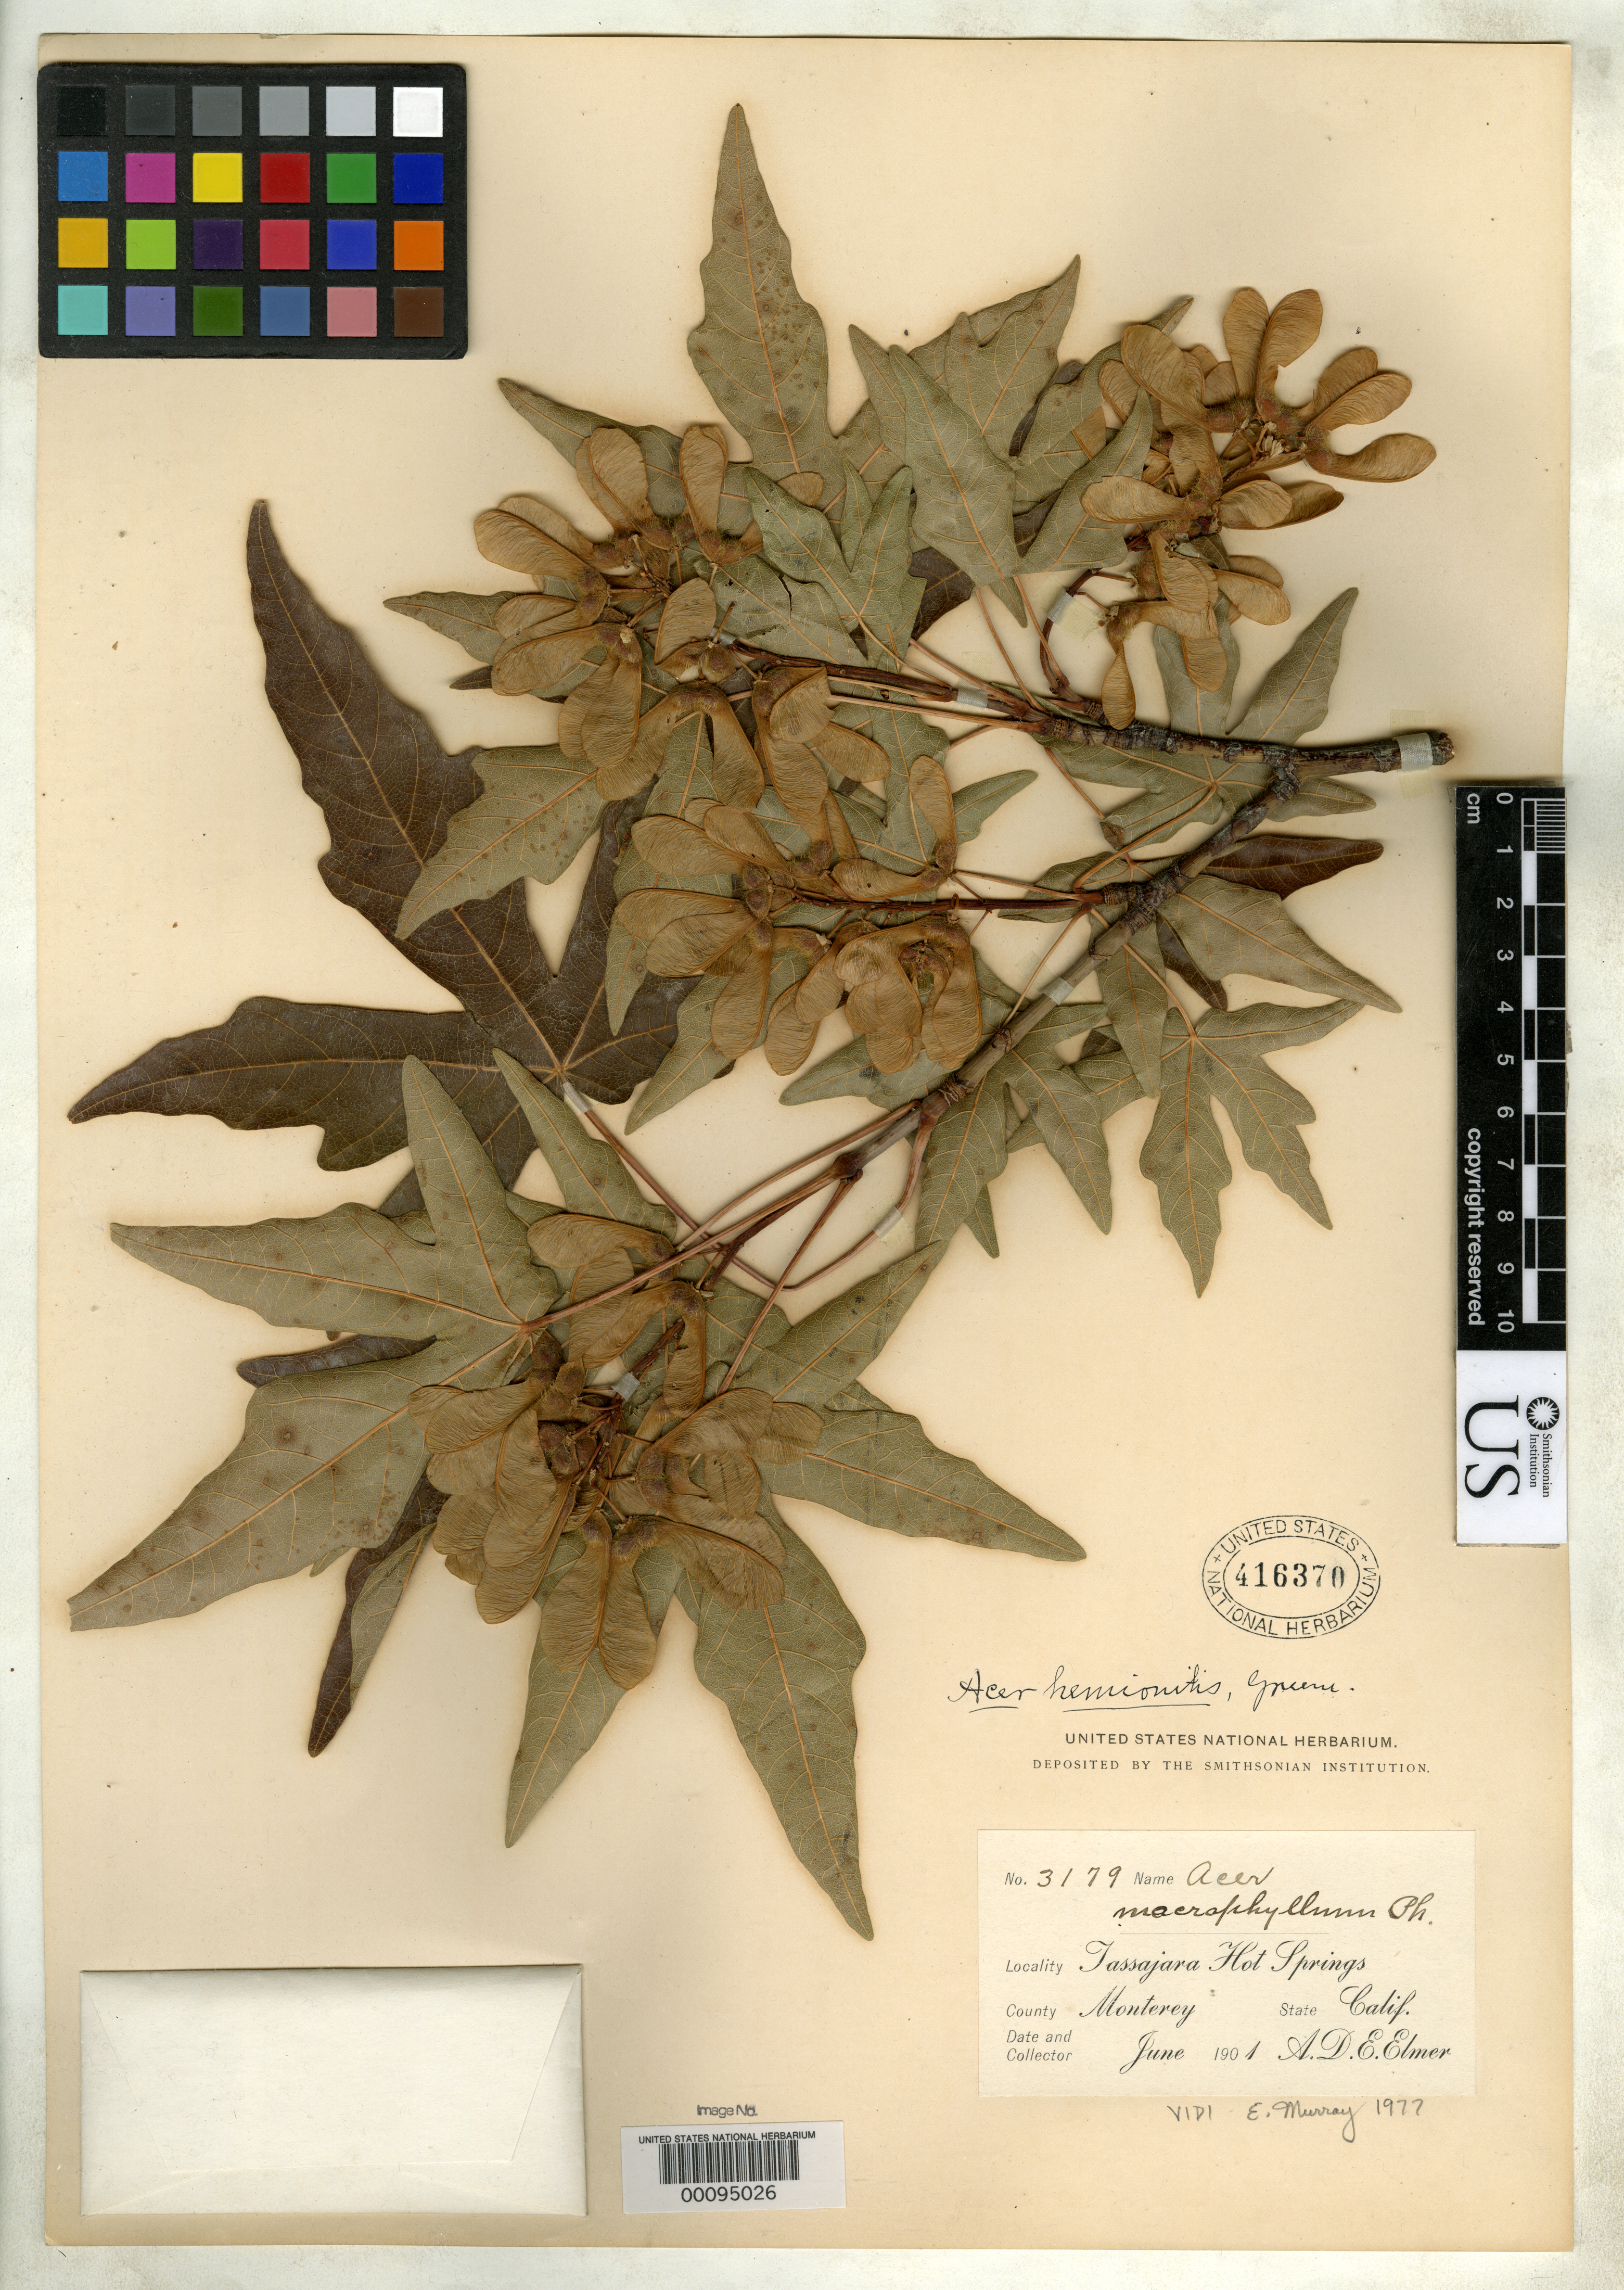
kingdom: Plantae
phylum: Tracheophyta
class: Magnoliopsida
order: Sapindales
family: Sapindaceae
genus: Acer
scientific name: Acer hemionitis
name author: Greene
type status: Holotype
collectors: A. D. E. Elmer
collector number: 3179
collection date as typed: Jun 1901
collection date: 1901-06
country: United States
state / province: California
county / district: Monterey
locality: Tassajara Hot Springs.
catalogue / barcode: US 416370